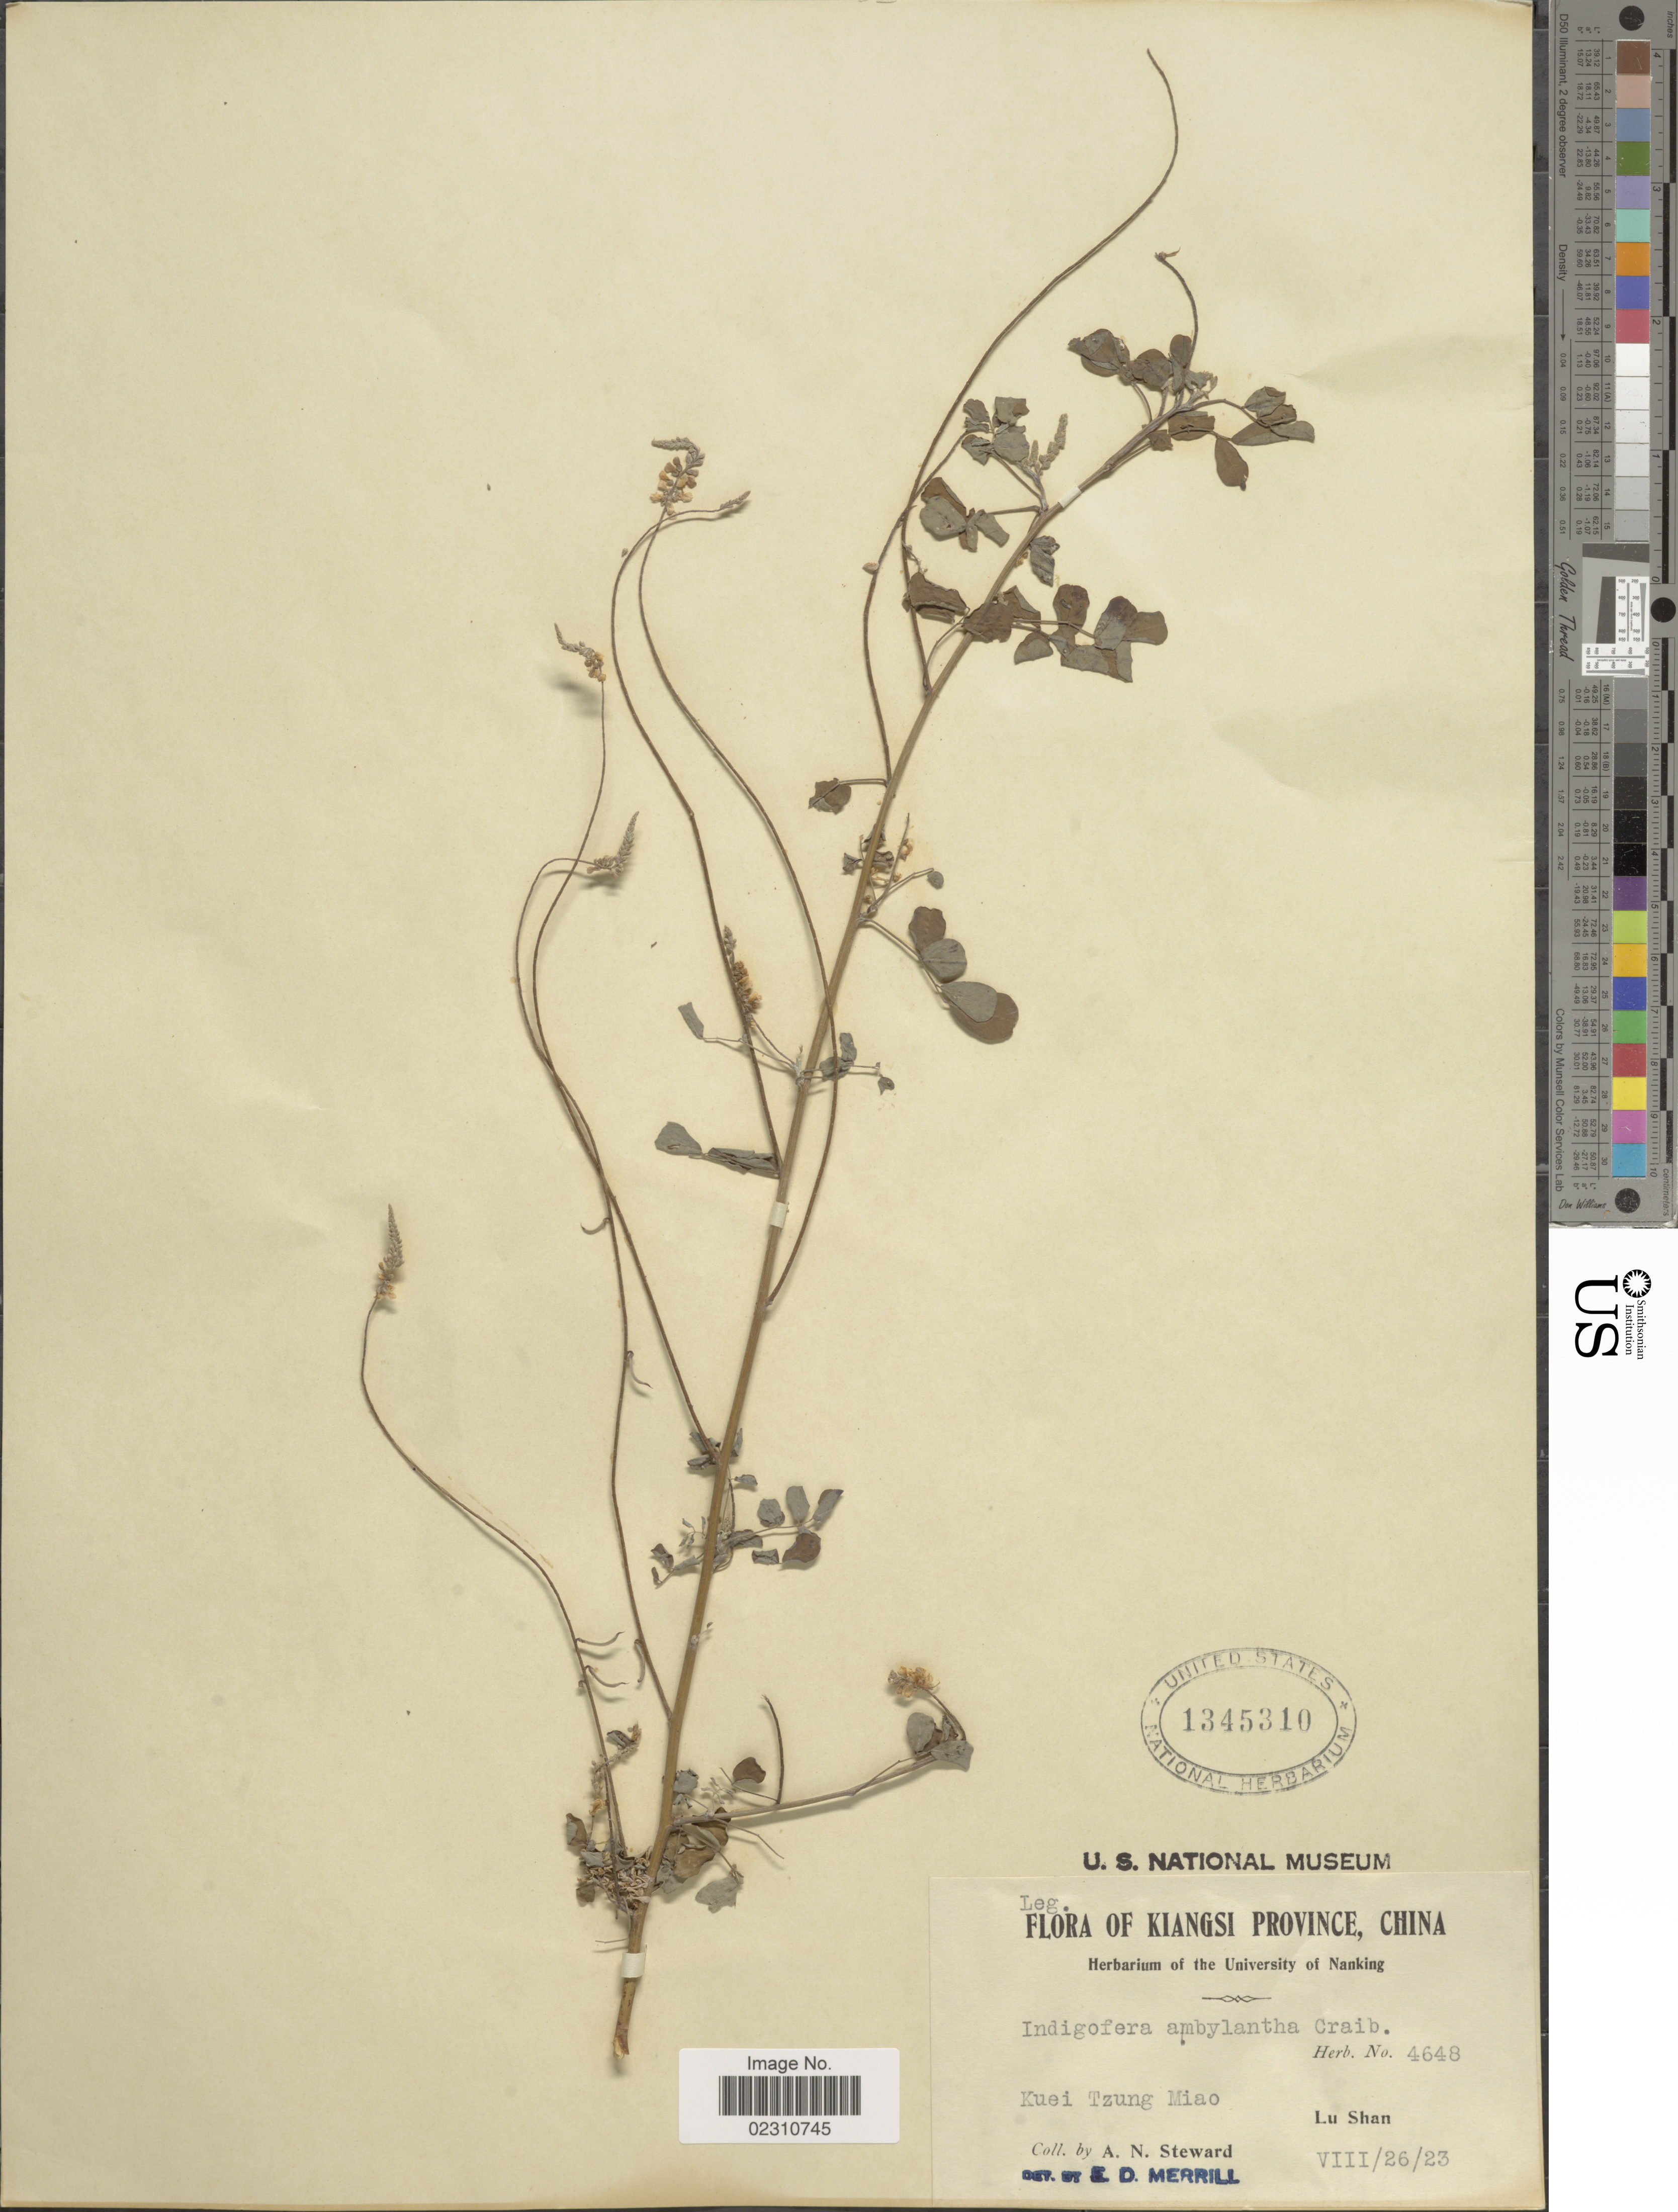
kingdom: Plantae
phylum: Tracheophyta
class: Magnoliopsida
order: Fabales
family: Fabaceae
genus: Indigofera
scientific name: Indigofera amblyantha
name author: Craib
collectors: A. N. Steward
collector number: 4648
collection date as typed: Transcribed d/m/y: 26/8/23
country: China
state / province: Jiangxi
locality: Kiangsi Province, China. Kuei Tzung Miao. Lu Shan.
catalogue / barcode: US 1345310